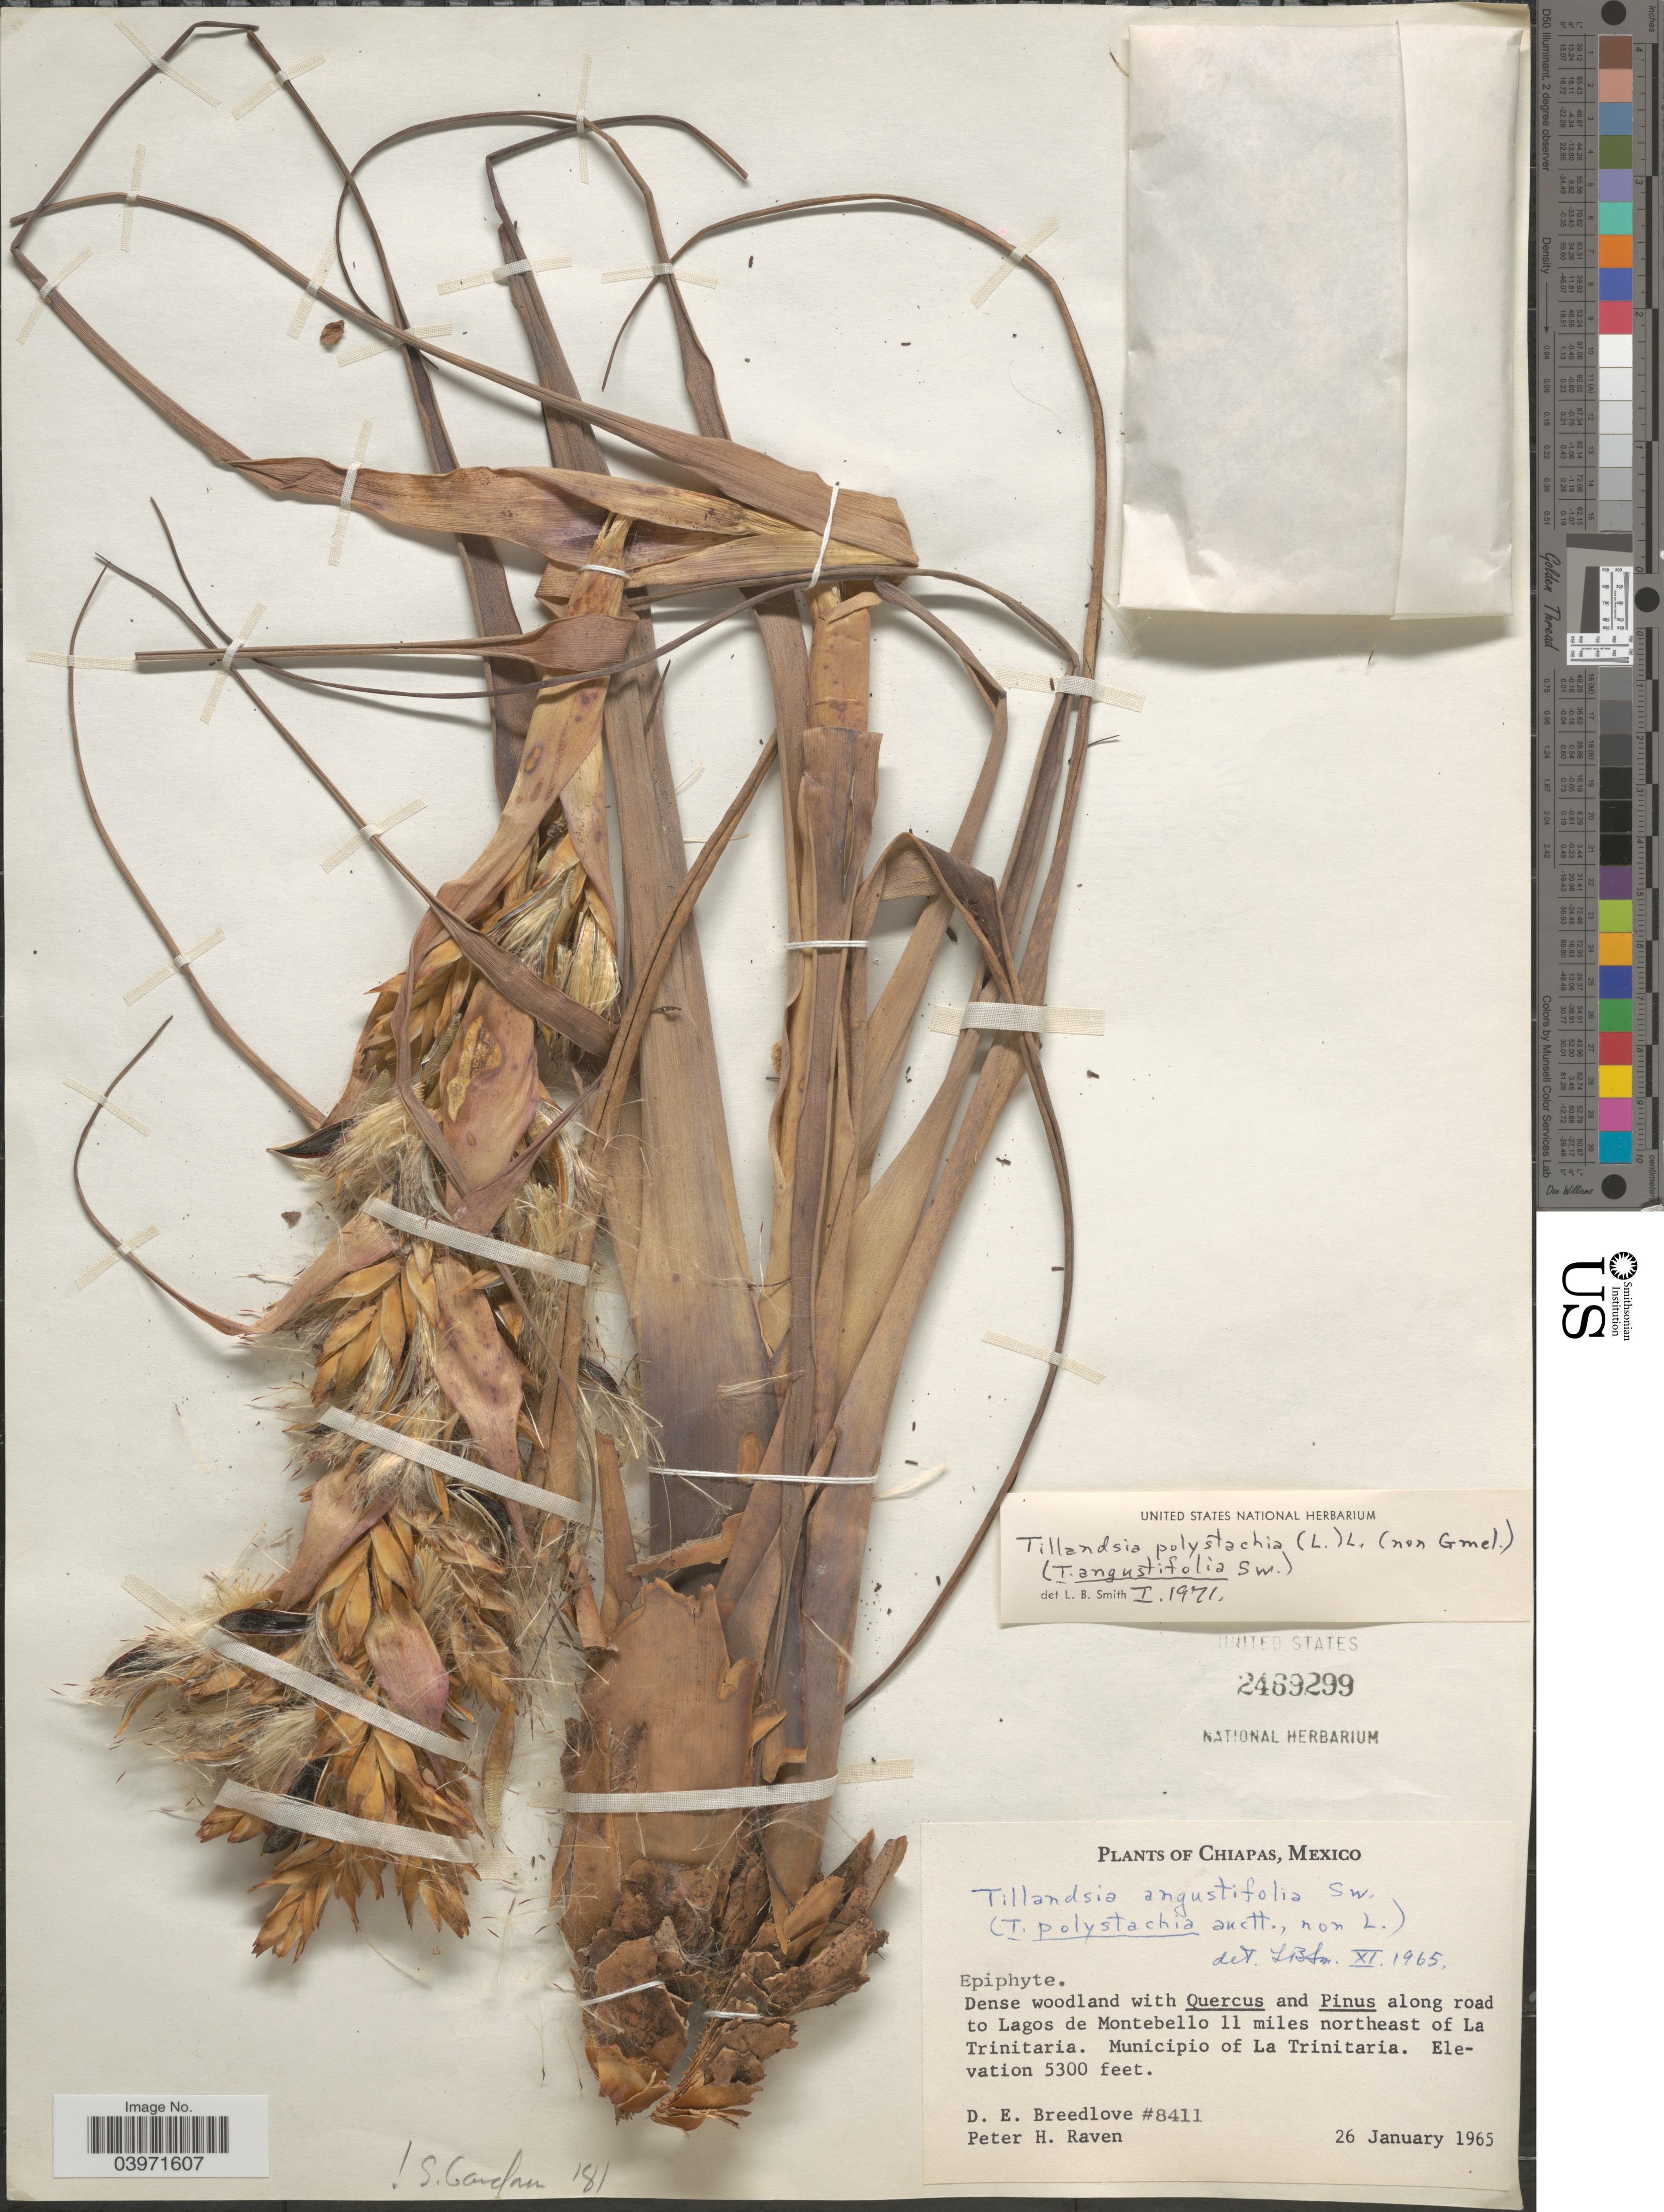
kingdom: Plantae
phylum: Tracheophyta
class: Liliopsida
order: Poales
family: Bromeliaceae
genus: Tillandsia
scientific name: Tillandsia polystachia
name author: (L.) L.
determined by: Espejo, Adolfo; López Ferrari, Ana R.; Ramírez M., Ivon M.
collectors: D. E. Breedlove & P. Raven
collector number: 8411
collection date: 1965-01-26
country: Mexico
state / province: Chiapas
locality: Along road to Lagos de Montebello 11 miles northeast of La Trinitaria. Municipio of La Trinitaria.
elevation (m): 1615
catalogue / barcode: US 2469299